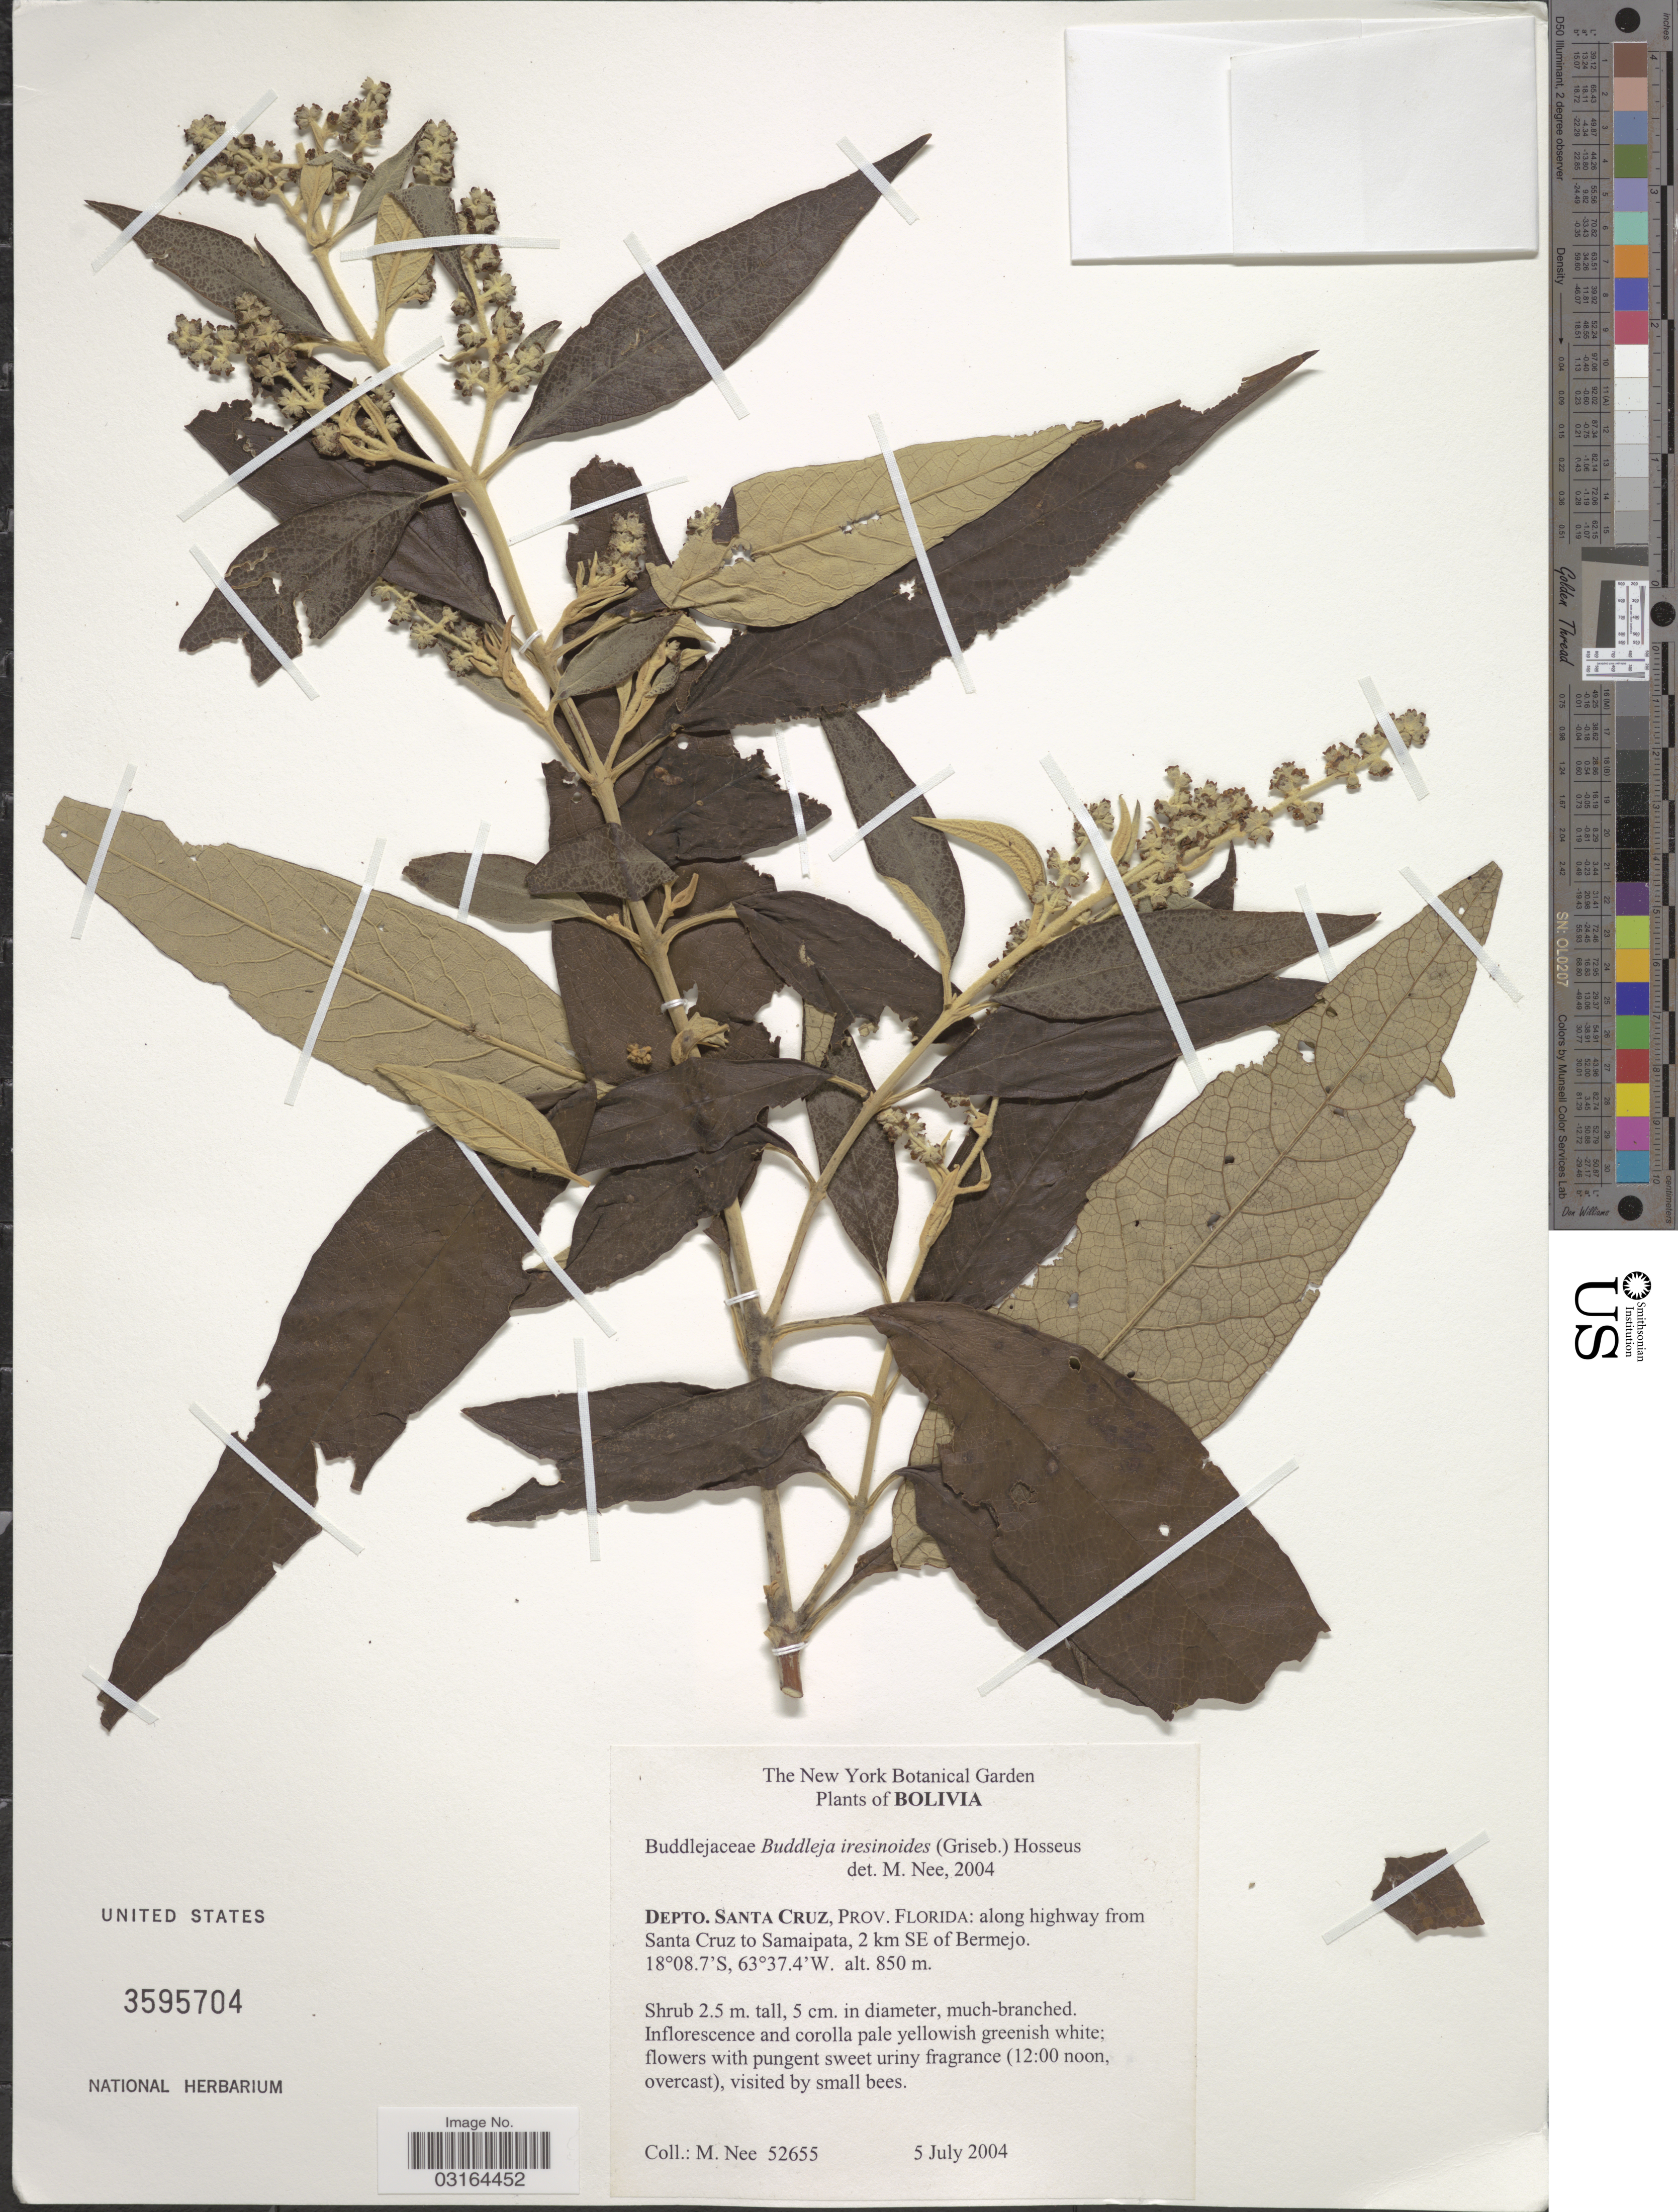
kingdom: Plantae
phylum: Tracheophyta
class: Magnoliopsida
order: Lamiales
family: Scrophulariaceae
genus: Buddleja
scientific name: Buddleja iresinoides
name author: (Griseb.) Hoss.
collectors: M. Nee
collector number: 52655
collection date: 2004-07-05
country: Bolivia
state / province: Santa Cruz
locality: Depto. Santa Cruz, Prov. Florida: along highway from Santa Cruz to Samaipata, 2 km SE of Bermejo.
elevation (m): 850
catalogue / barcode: US 3595704